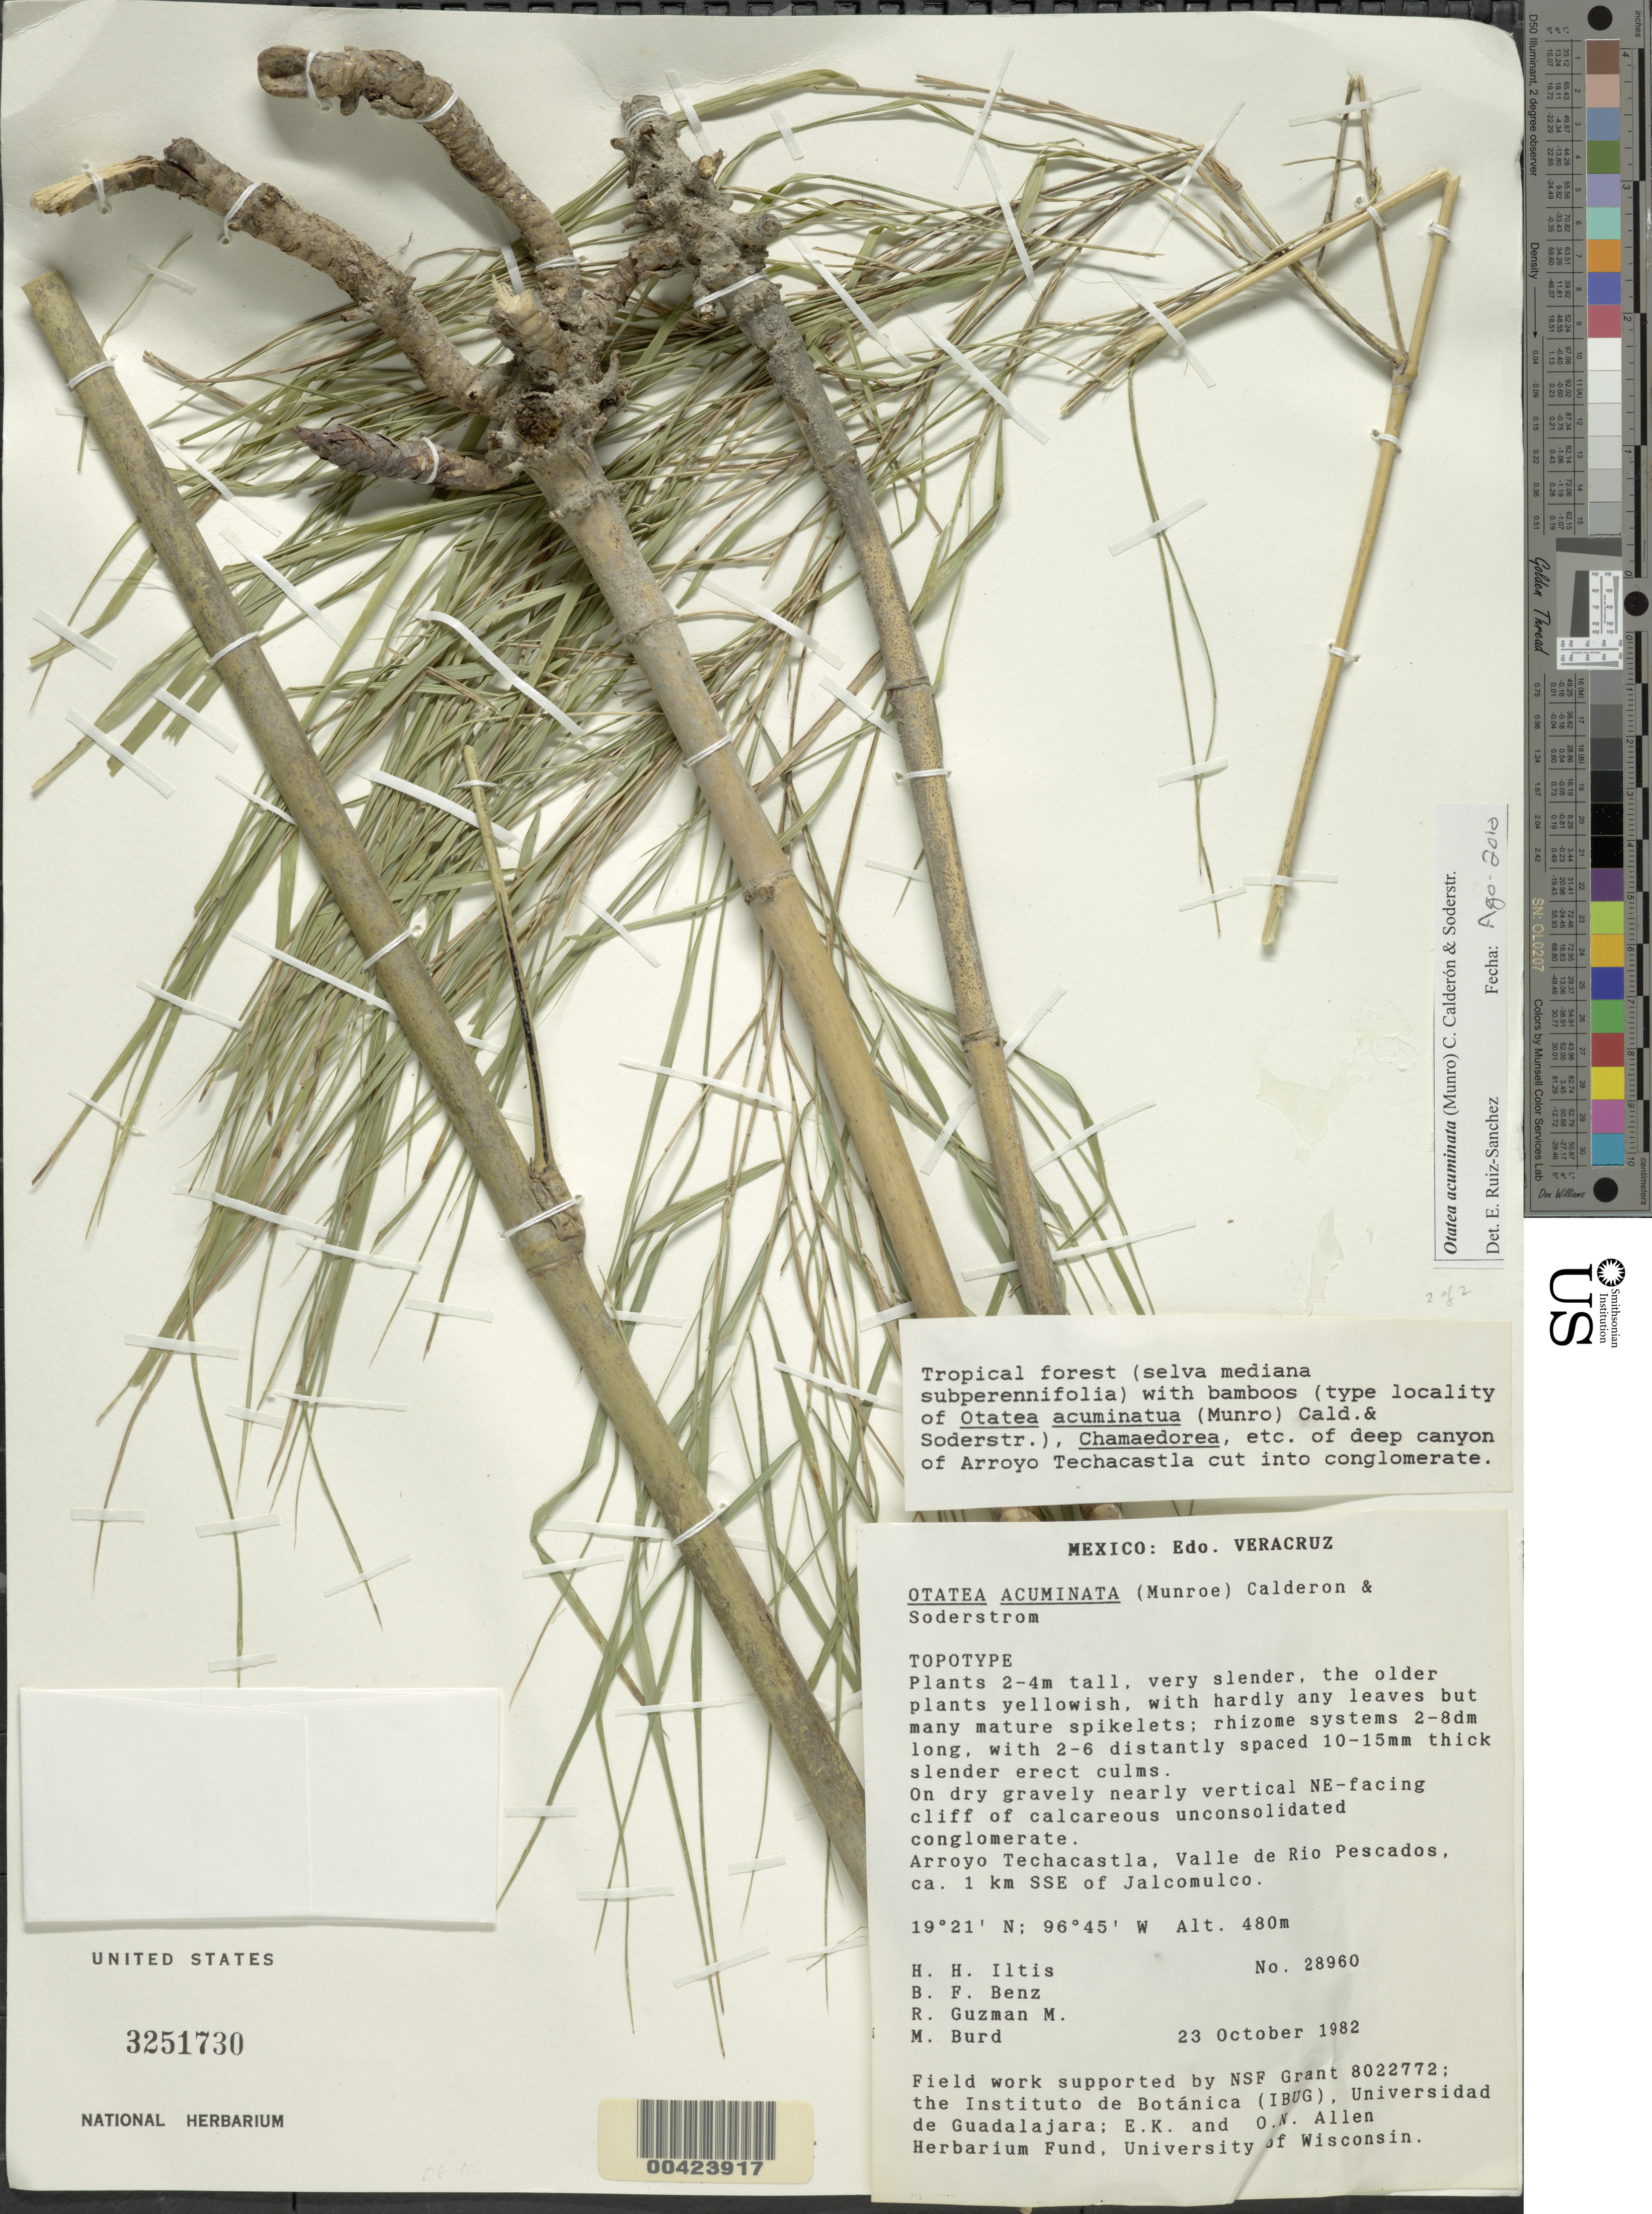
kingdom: Plantae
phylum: Tracheophyta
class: Liliopsida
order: Poales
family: Poaceae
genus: Otatea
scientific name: Otatea acuminata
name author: (Munro) C. E. Calderón & Soderstr.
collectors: H. H. Iltis, B. F. Benz, R. Guzman-M. & M. Burd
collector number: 28960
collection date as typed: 23 Oct 1982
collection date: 1982-10-23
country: Mexico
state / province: Veracruz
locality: Arroyo Techacastla; Valle de Rio Pescados; ca. 1 km SSE of Jalcomulco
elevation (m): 480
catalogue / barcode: US 3251730